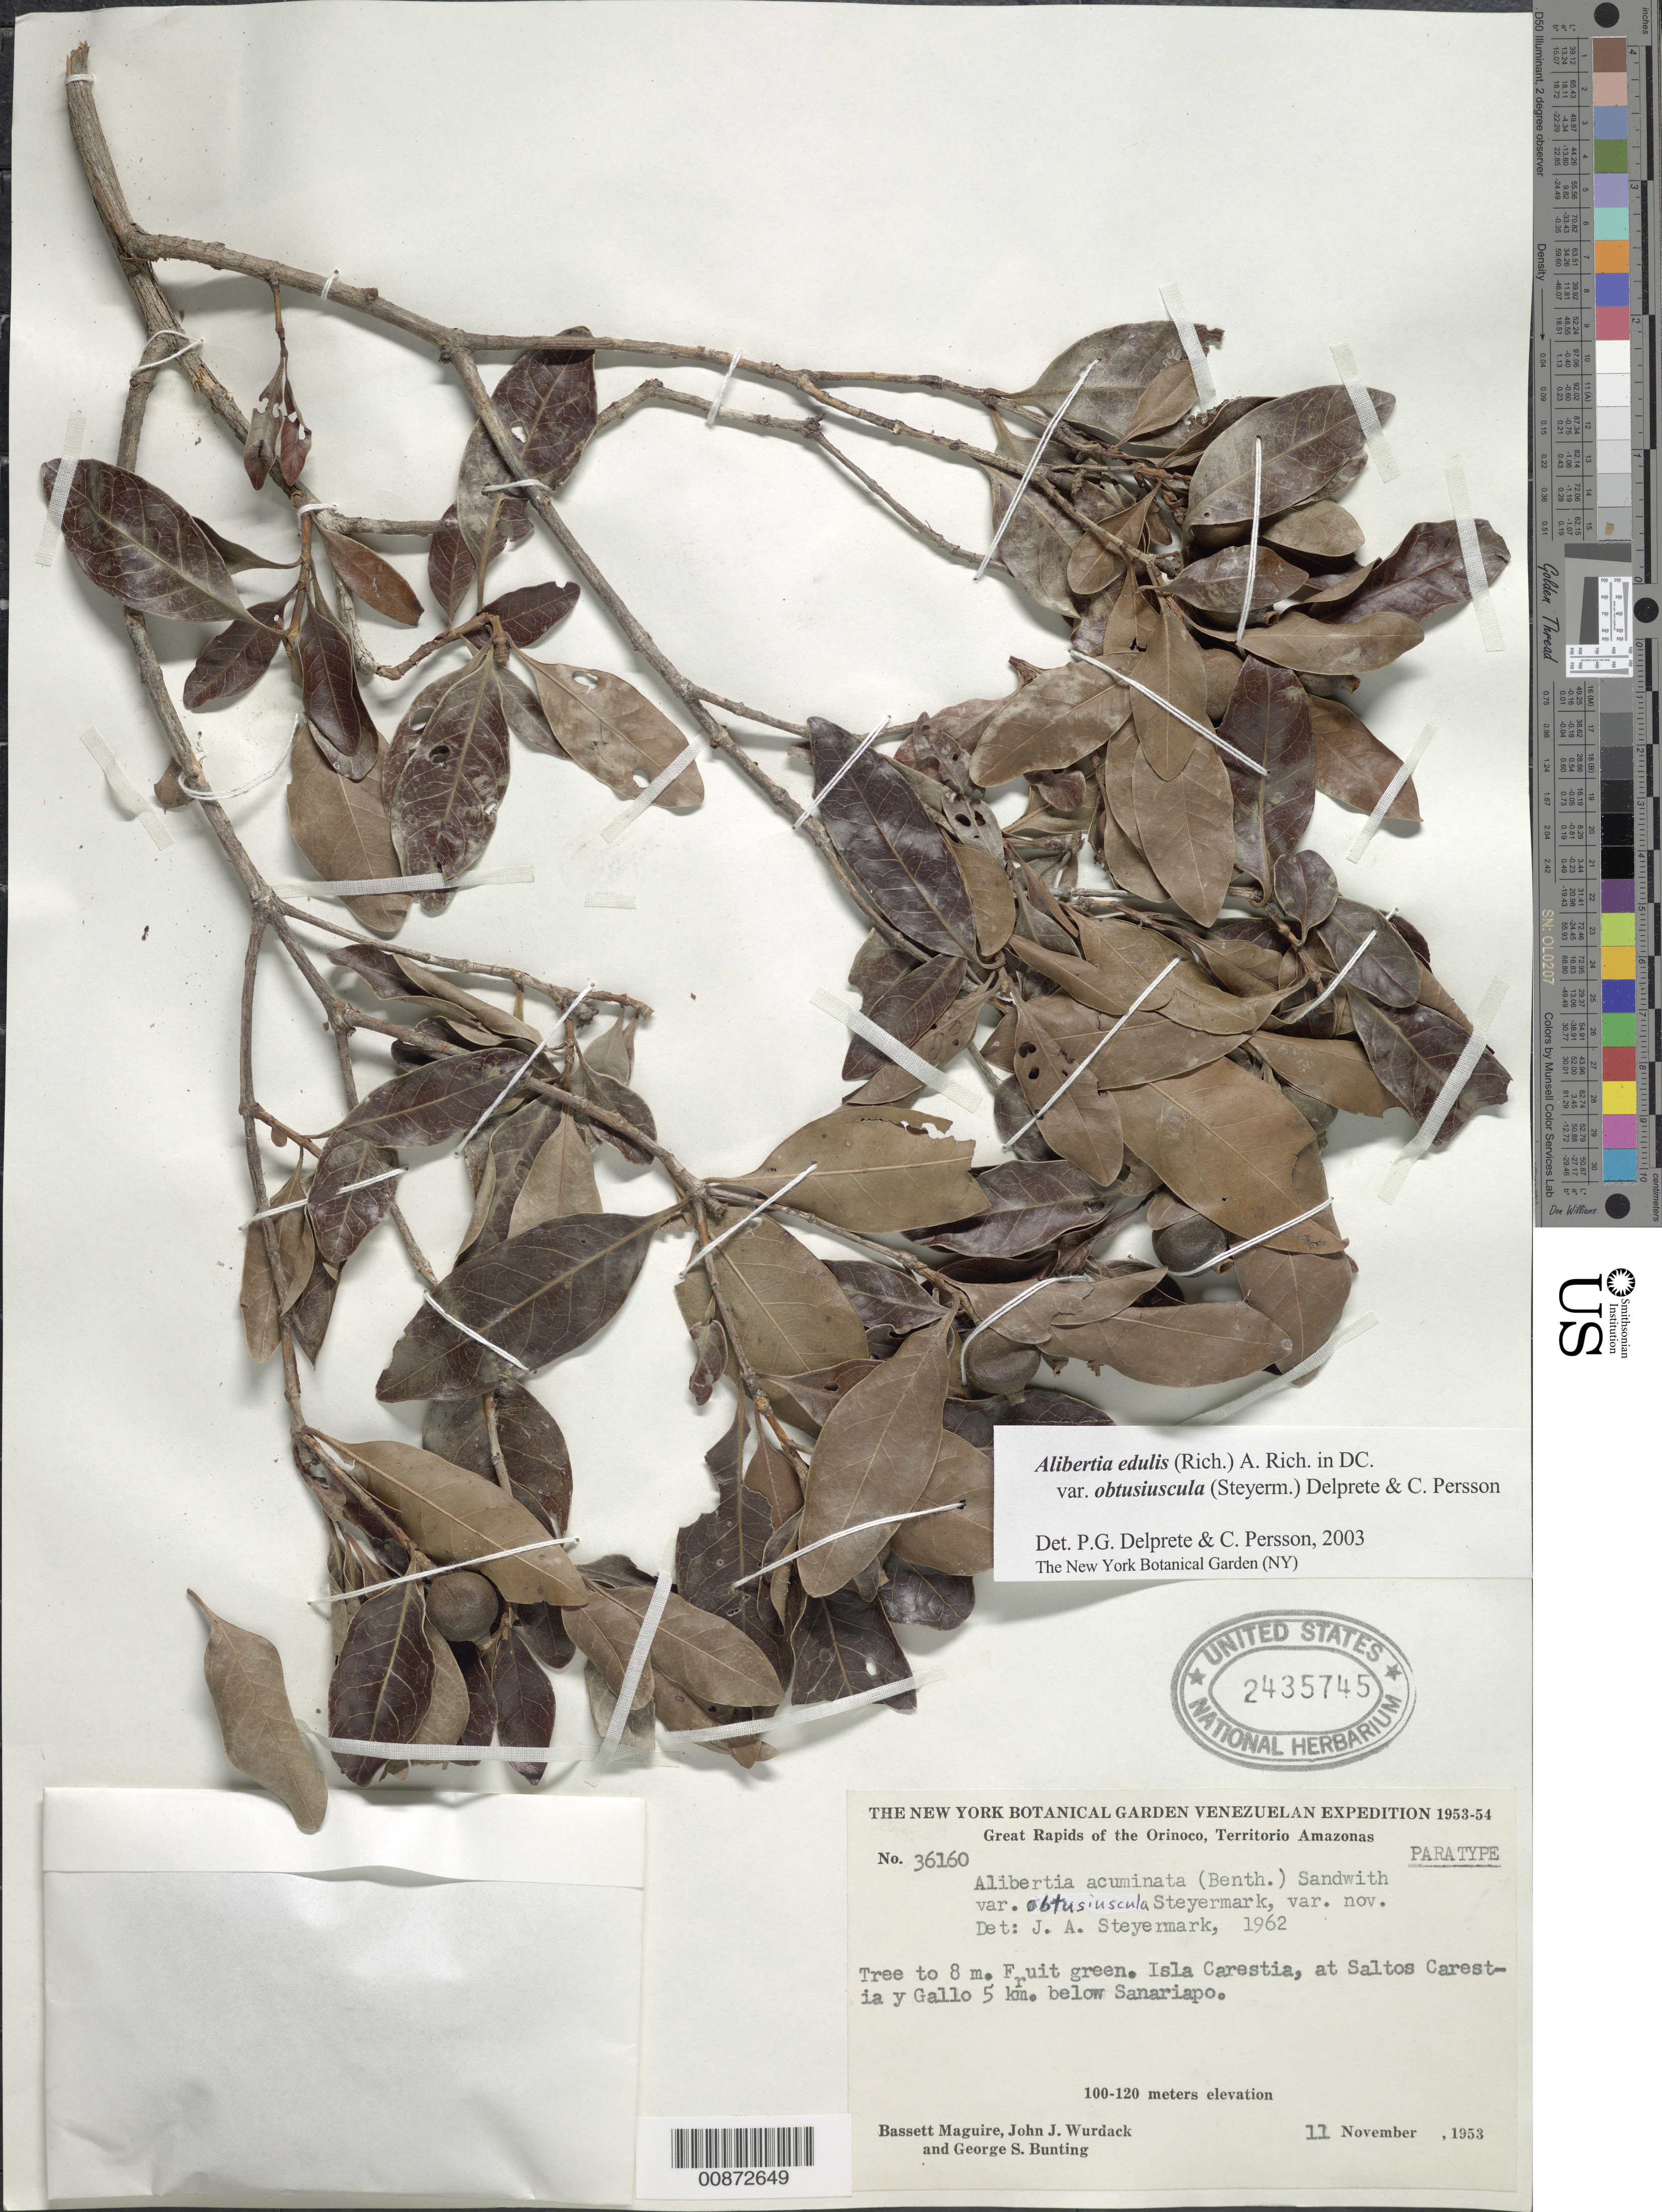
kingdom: Plantae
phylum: Tracheophyta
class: Magnoliopsida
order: Gentianales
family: Rubiaceae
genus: Alibertia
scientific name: Alibertia edulis var. obtusiuscula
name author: (Steyerm.) Delprete & C.H. Perss.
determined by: Delprete, P. G.; Persson, C. H.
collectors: B. Maguire, J. J. Wurdack & G. S. Bunting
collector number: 36160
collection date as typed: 11-Nov-53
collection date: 1953-11-11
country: Venezuela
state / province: Amazonas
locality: Orinoco R., Isla Carestia at Santos Carestia y Gallo, 5 km N of Sanriapo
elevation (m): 100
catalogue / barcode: US 36160